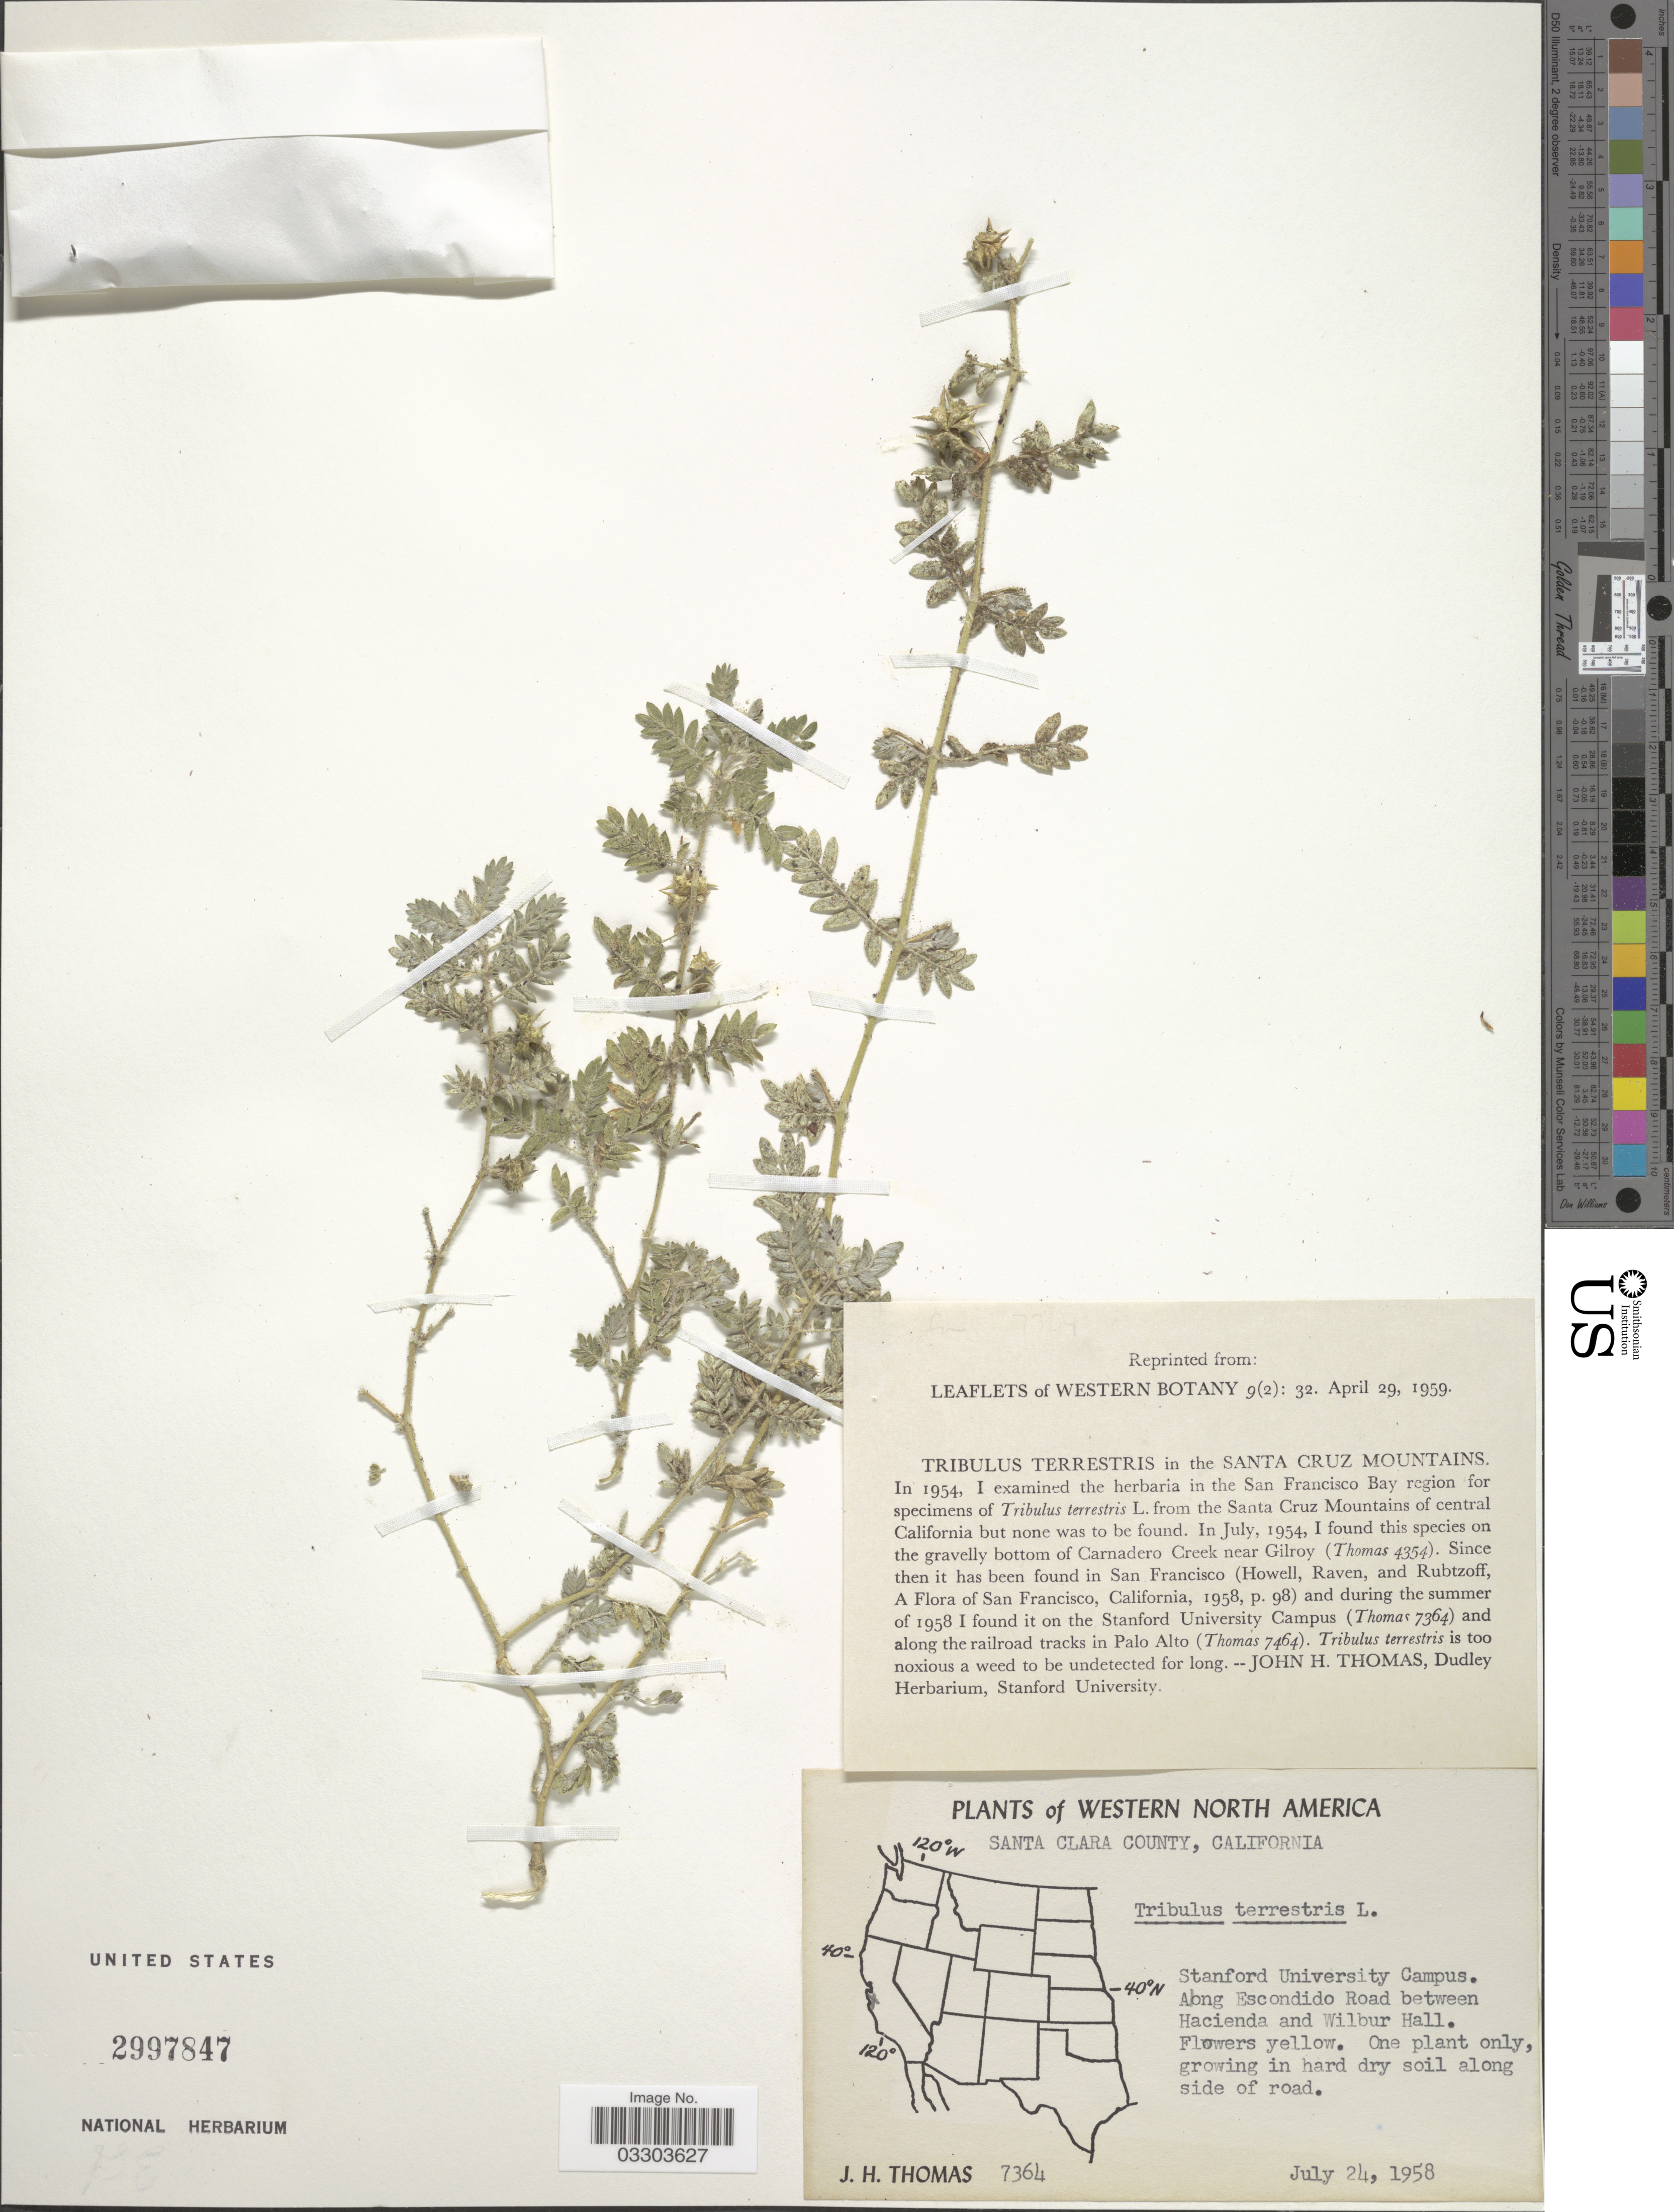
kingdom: Plantae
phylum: Tracheophyta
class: Magnoliopsida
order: Zygophyllales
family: Zygophyllaceae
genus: Tribulus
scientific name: Tribulus terrestris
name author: L.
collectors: J. H. Thomas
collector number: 7364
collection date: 1958-07-24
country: United States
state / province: California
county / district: Santa Clara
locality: Western North America. Santa Clara County. Stanford University Campus. Along Escondido Road between Hacienda and Wilbur Hall.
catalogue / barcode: US 2997847